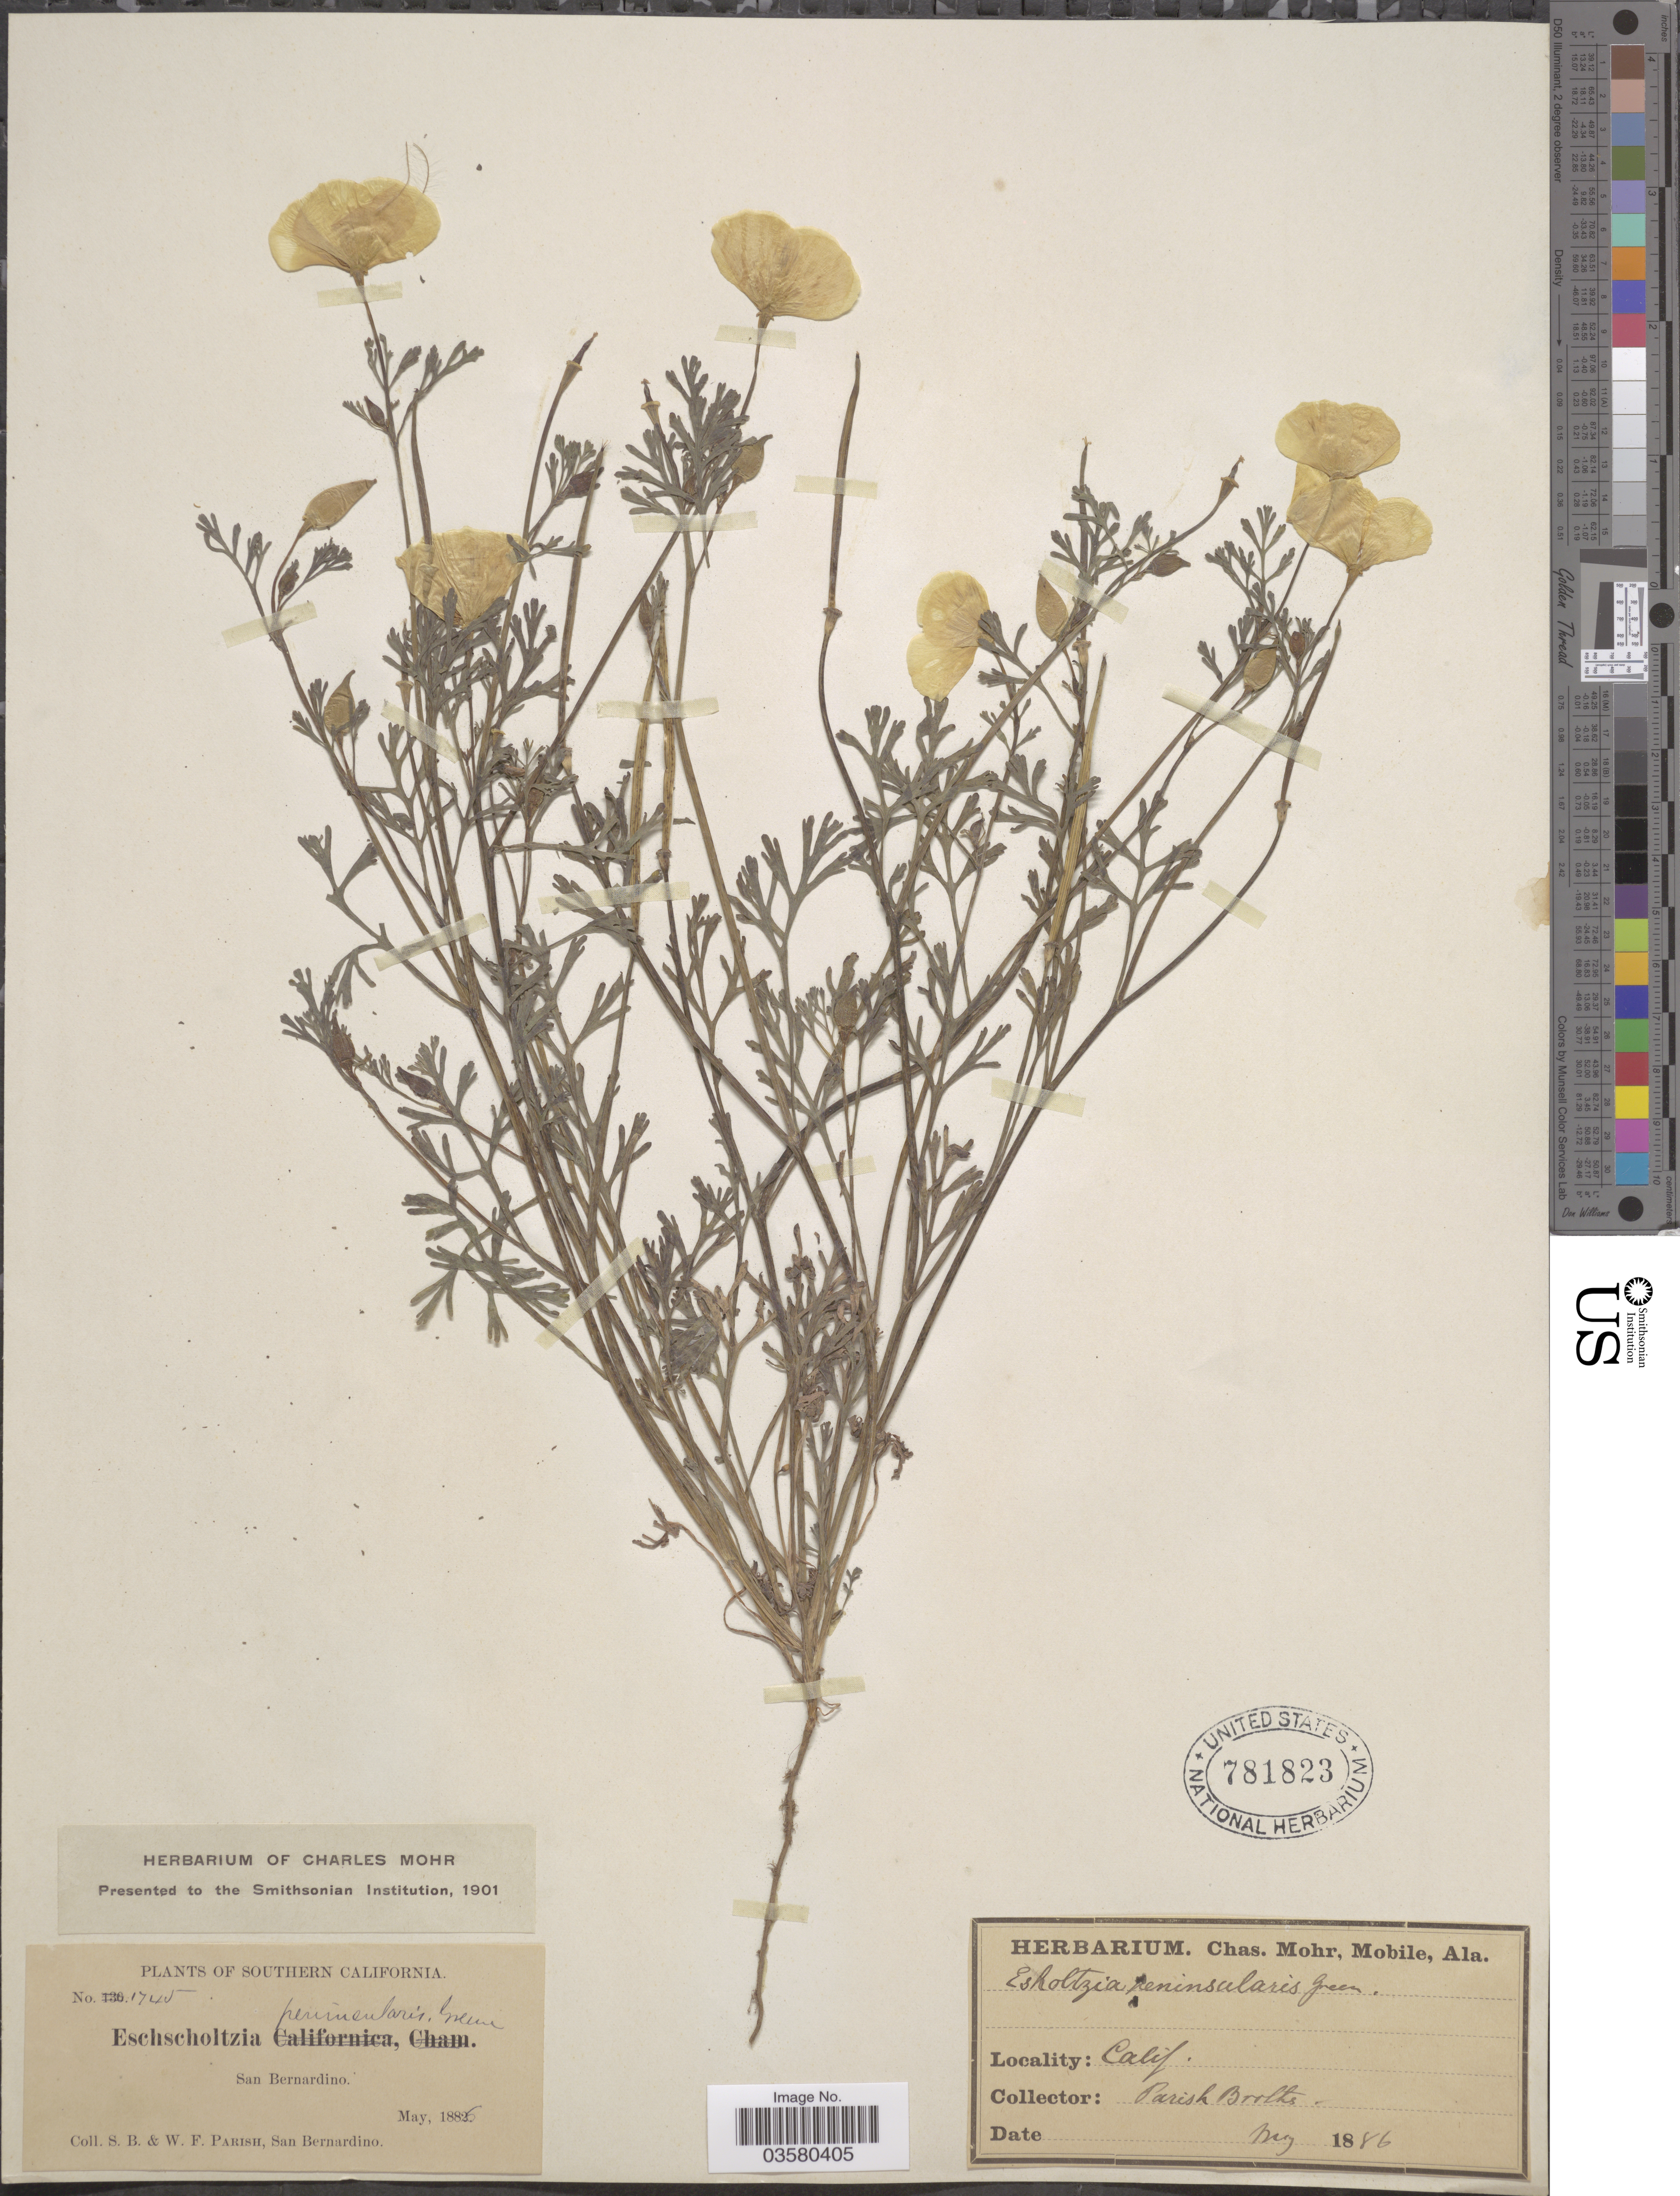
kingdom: Plantae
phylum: Tracheophyta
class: Magnoliopsida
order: Ranunculales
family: Papaveraceae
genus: Eschscholzia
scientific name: Eschscholzia californica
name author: Cham.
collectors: S. B. Parish & W. F. Parish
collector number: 1745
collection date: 1886-05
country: United States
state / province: California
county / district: San Bernardino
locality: Southern California. San Bernardino.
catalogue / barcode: US 781823